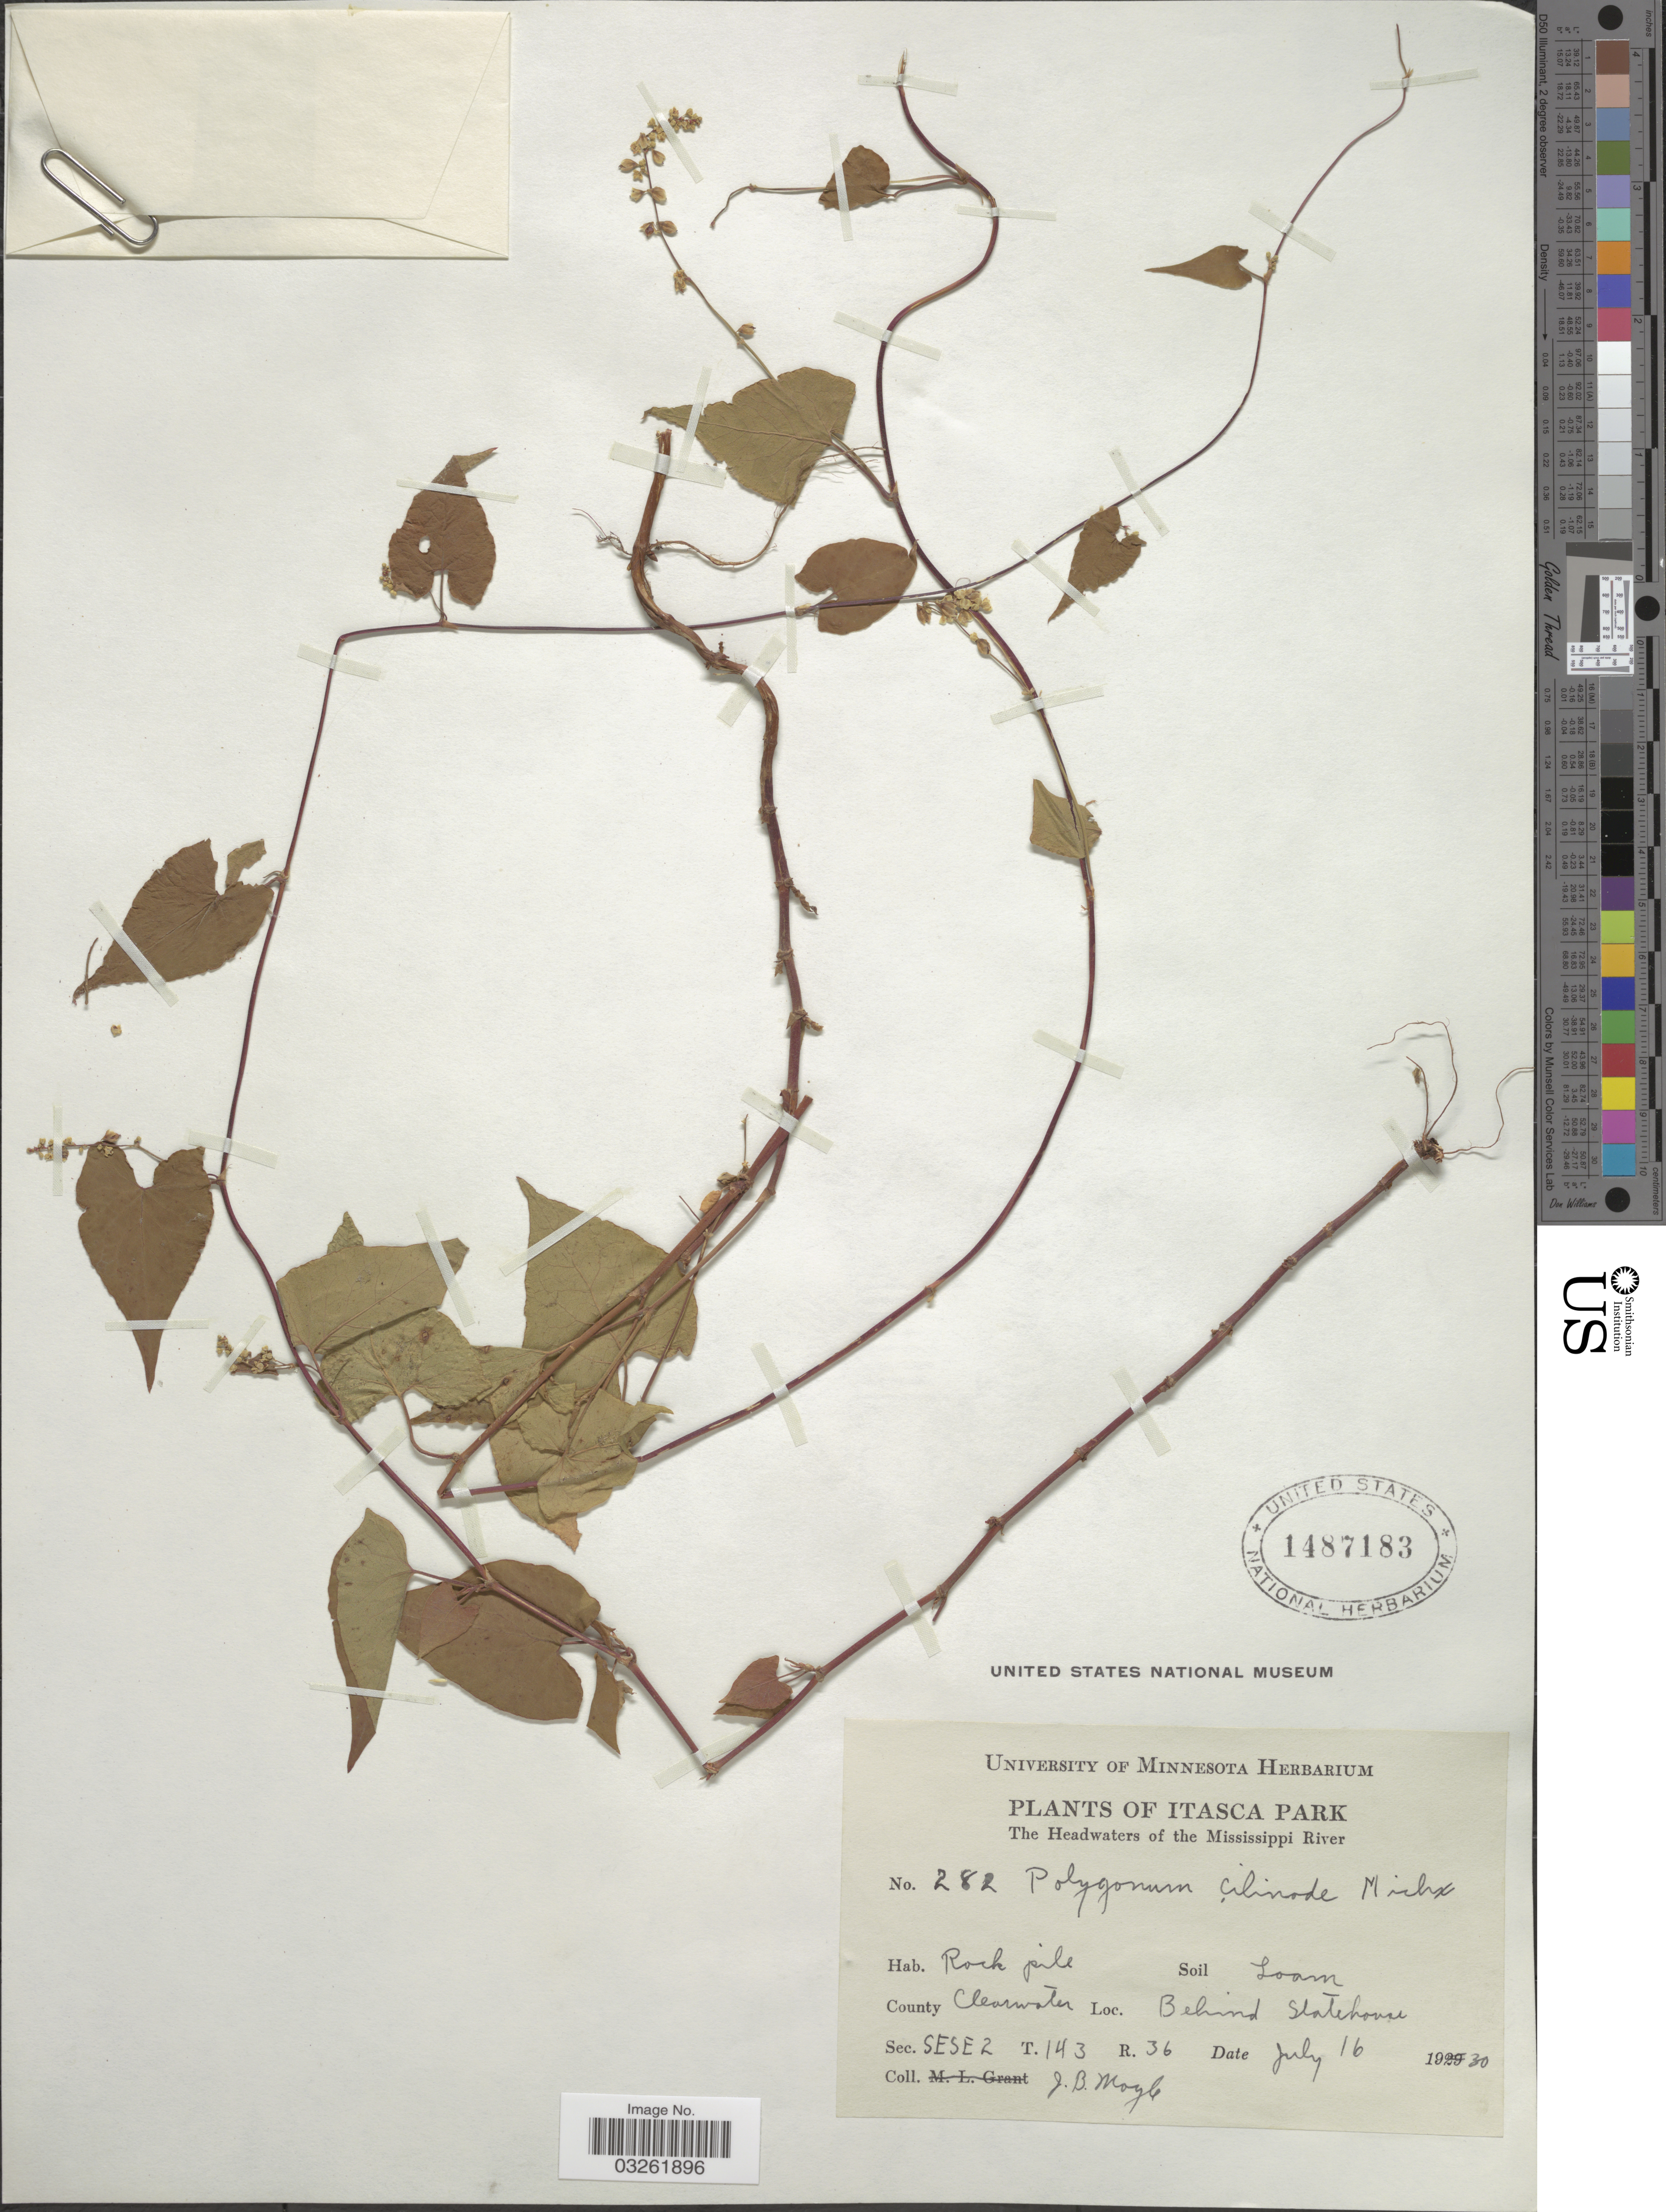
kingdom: Plantae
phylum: Tracheophyta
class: Magnoliopsida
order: Caryophyllales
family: Polygonaceae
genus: Fallopia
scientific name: Fallopia cilinodis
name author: (Michx.) Holub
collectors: J. Moyle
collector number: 282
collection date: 1930-07-16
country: United States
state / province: Minnesota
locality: Itasca Park. The Headwaters of the Mississippi River. County Clearwater. Behind Statehouse. Sec. SESE 2 T. 143 R. 36.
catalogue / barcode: US 1487183